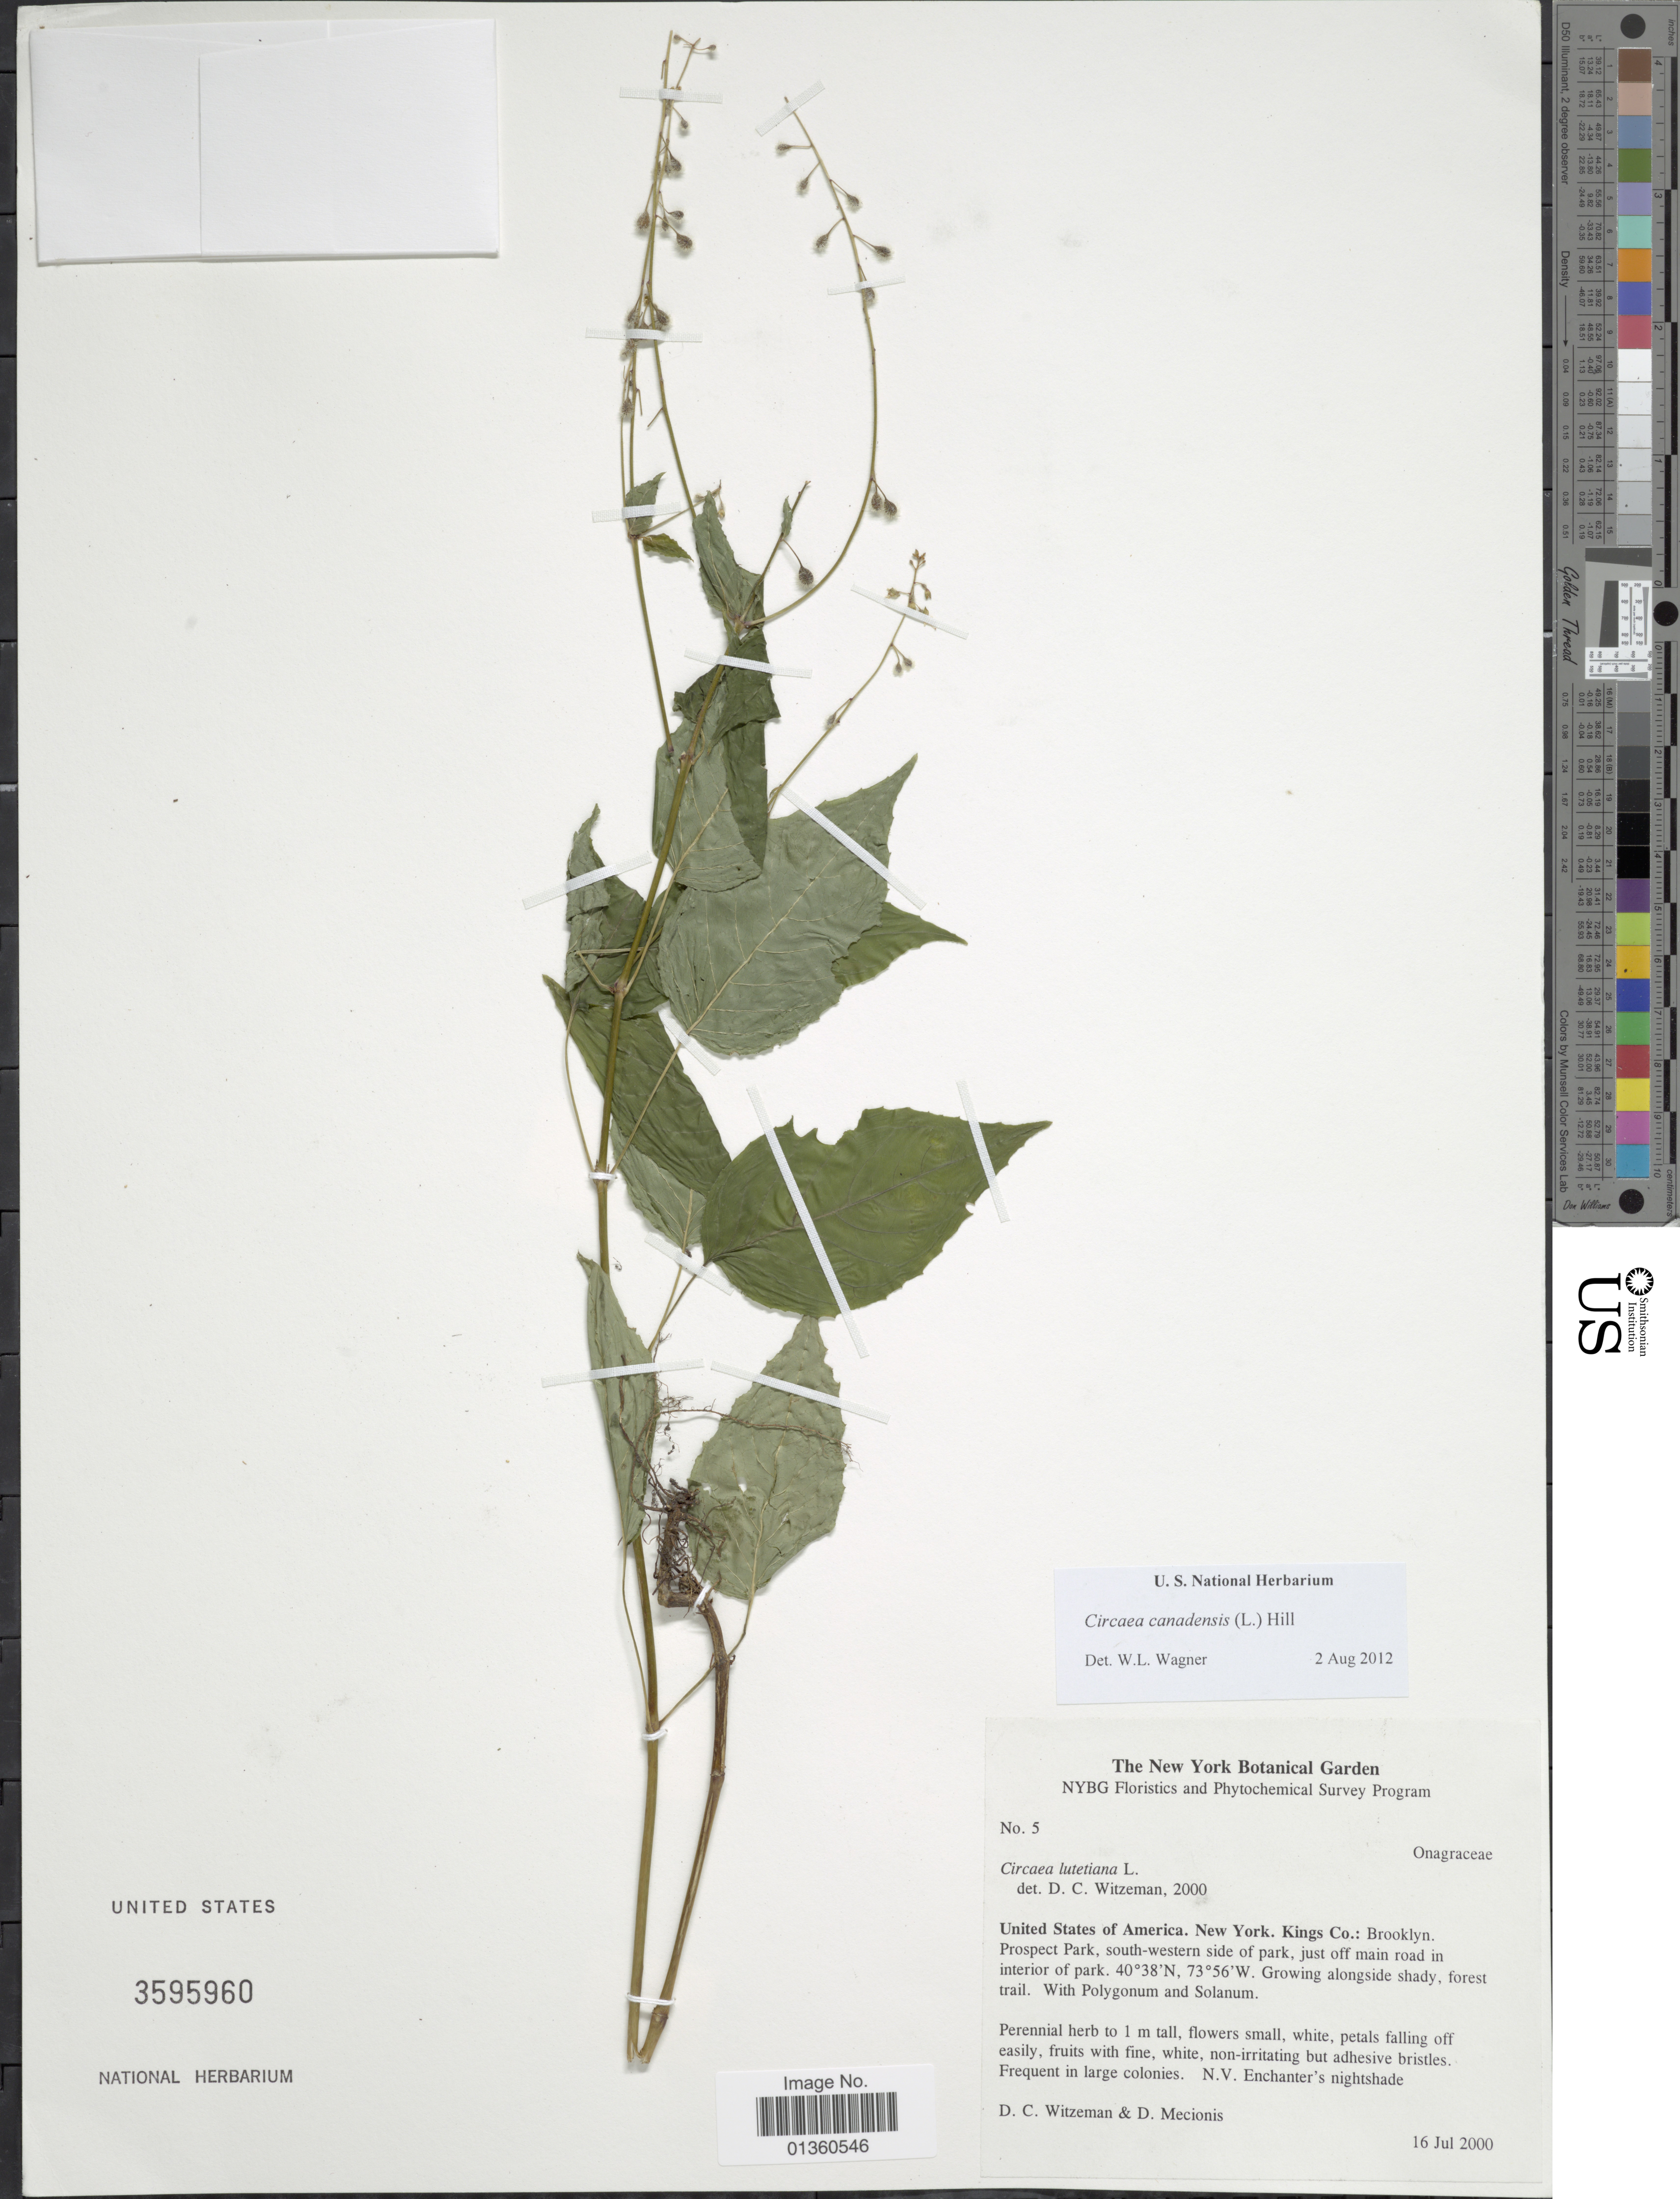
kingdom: Plantae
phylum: Tracheophyta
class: Magnoliopsida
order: Myrtales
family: Onagraceae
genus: Circaea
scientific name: Circaea canadensis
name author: (L.) Hill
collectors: D. Witzeman & D. Mecionis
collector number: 5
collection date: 2000-07-16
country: United States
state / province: New York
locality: Kings Co.: Brooklyn. Prospect Park, South-Western side of park, just off main road in interior of park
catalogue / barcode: US 3595960